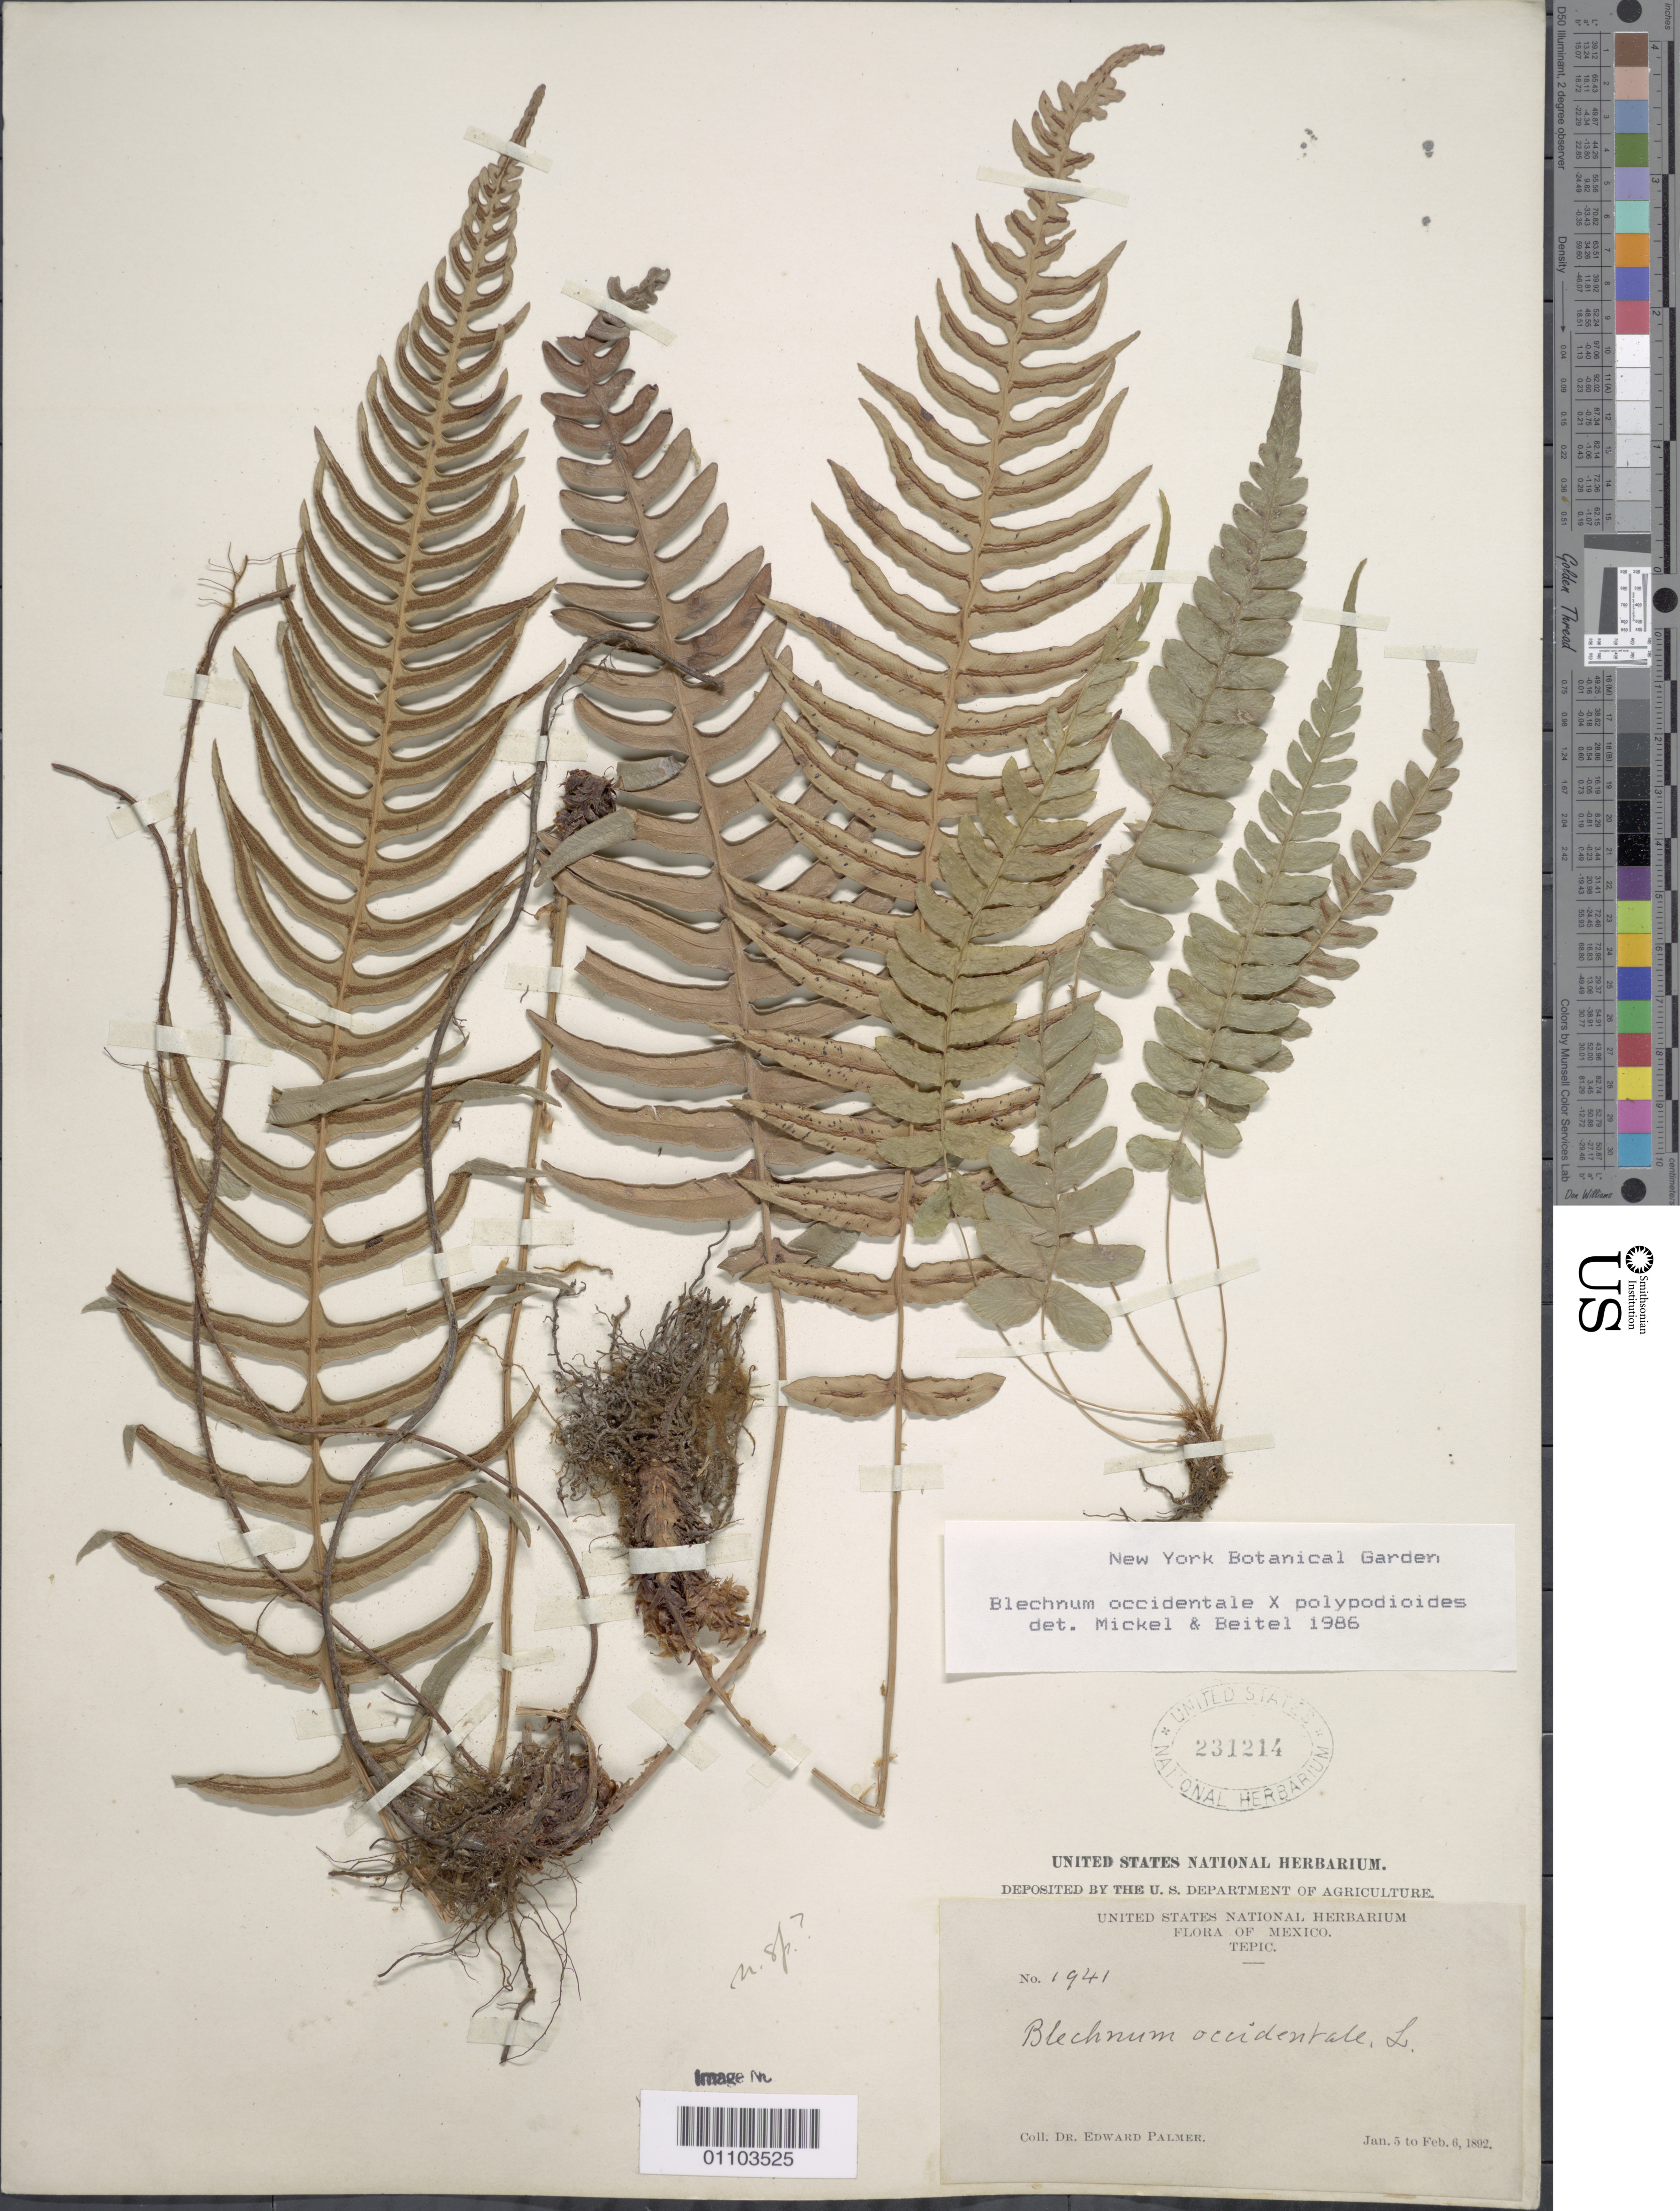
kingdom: Plantae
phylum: Tracheophyta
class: Polypodiopsida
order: Polypodiales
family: Blechnaceae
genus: Blechnum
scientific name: Blechnum occidentale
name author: L.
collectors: E. Palmer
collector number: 1941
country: Mexico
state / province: Nayarit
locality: Tepec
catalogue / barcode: US 231214